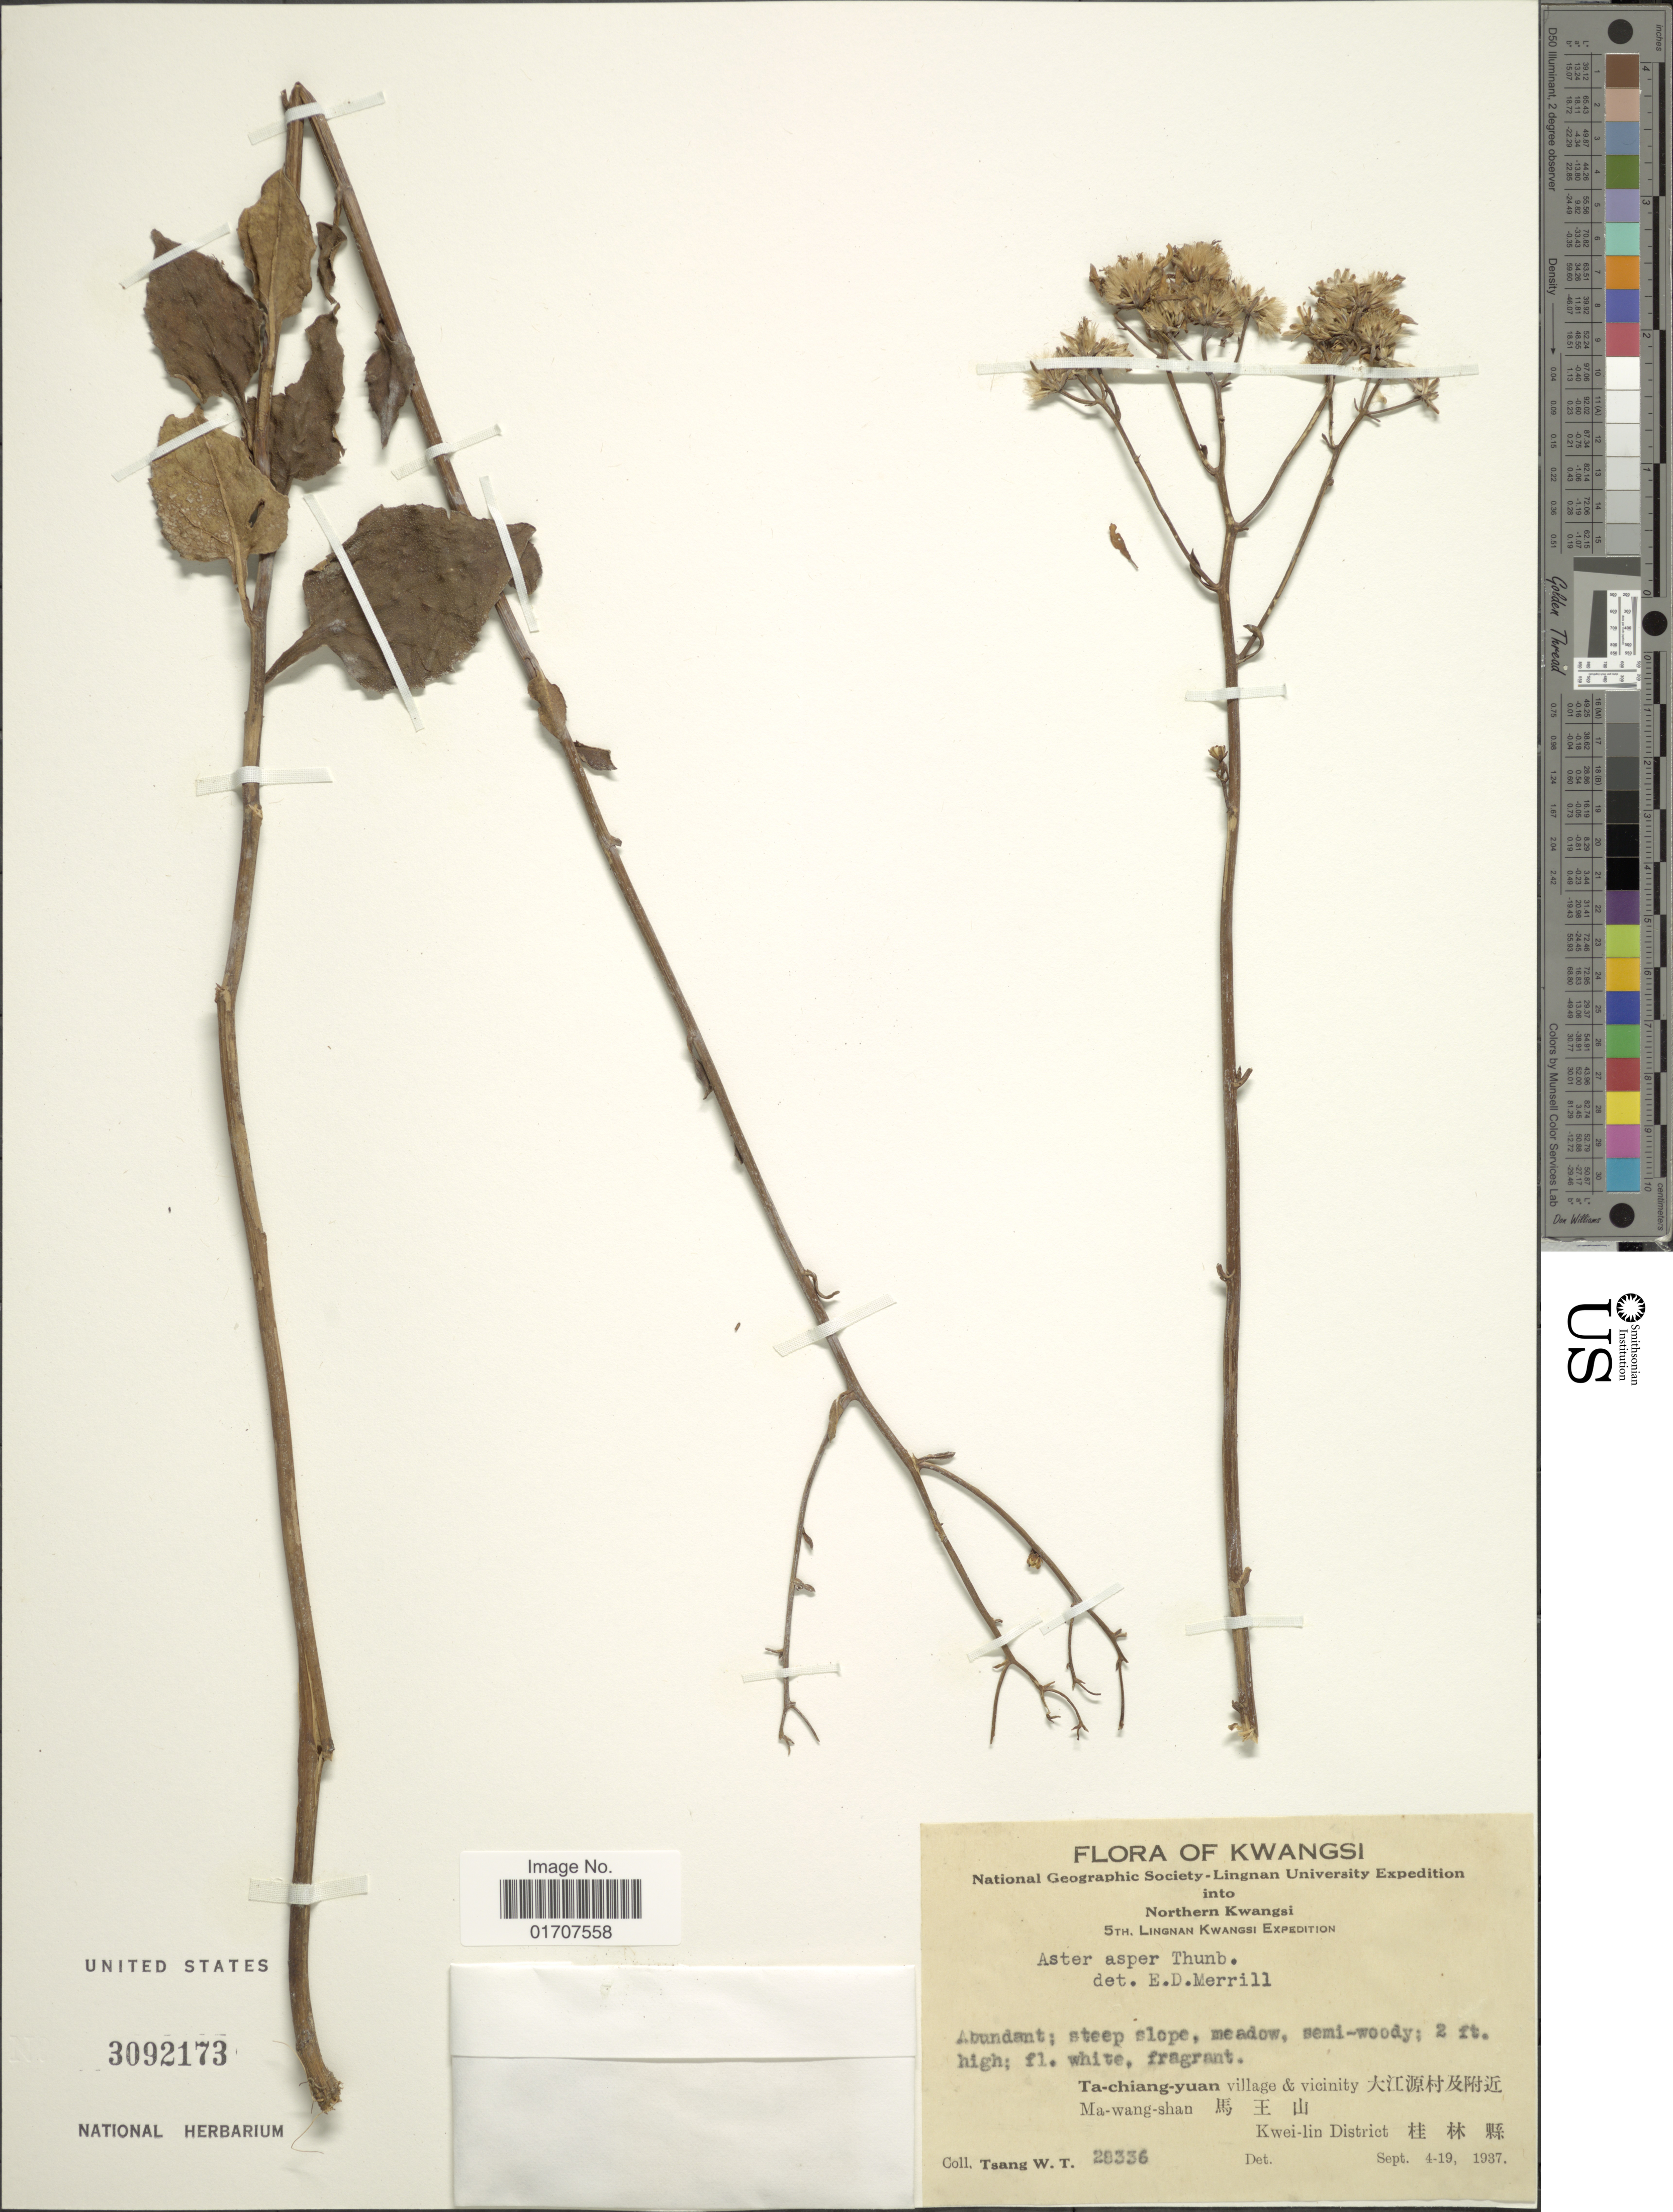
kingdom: Plantae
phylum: Tracheophyta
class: Magnoliopsida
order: Asterales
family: Asteraceae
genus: Doellingeria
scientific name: Doellingeria scaber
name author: (Thunb.) Nees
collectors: W. T. Tsang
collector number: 28336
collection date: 1937-09-04/1937-09-19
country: China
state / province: Guangxi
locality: Kwangsi, Northen Kwangsi, Ta-chiang-yuan village & vicinity, Ma-wang-shan, Kwei-lin District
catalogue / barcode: US 3092173